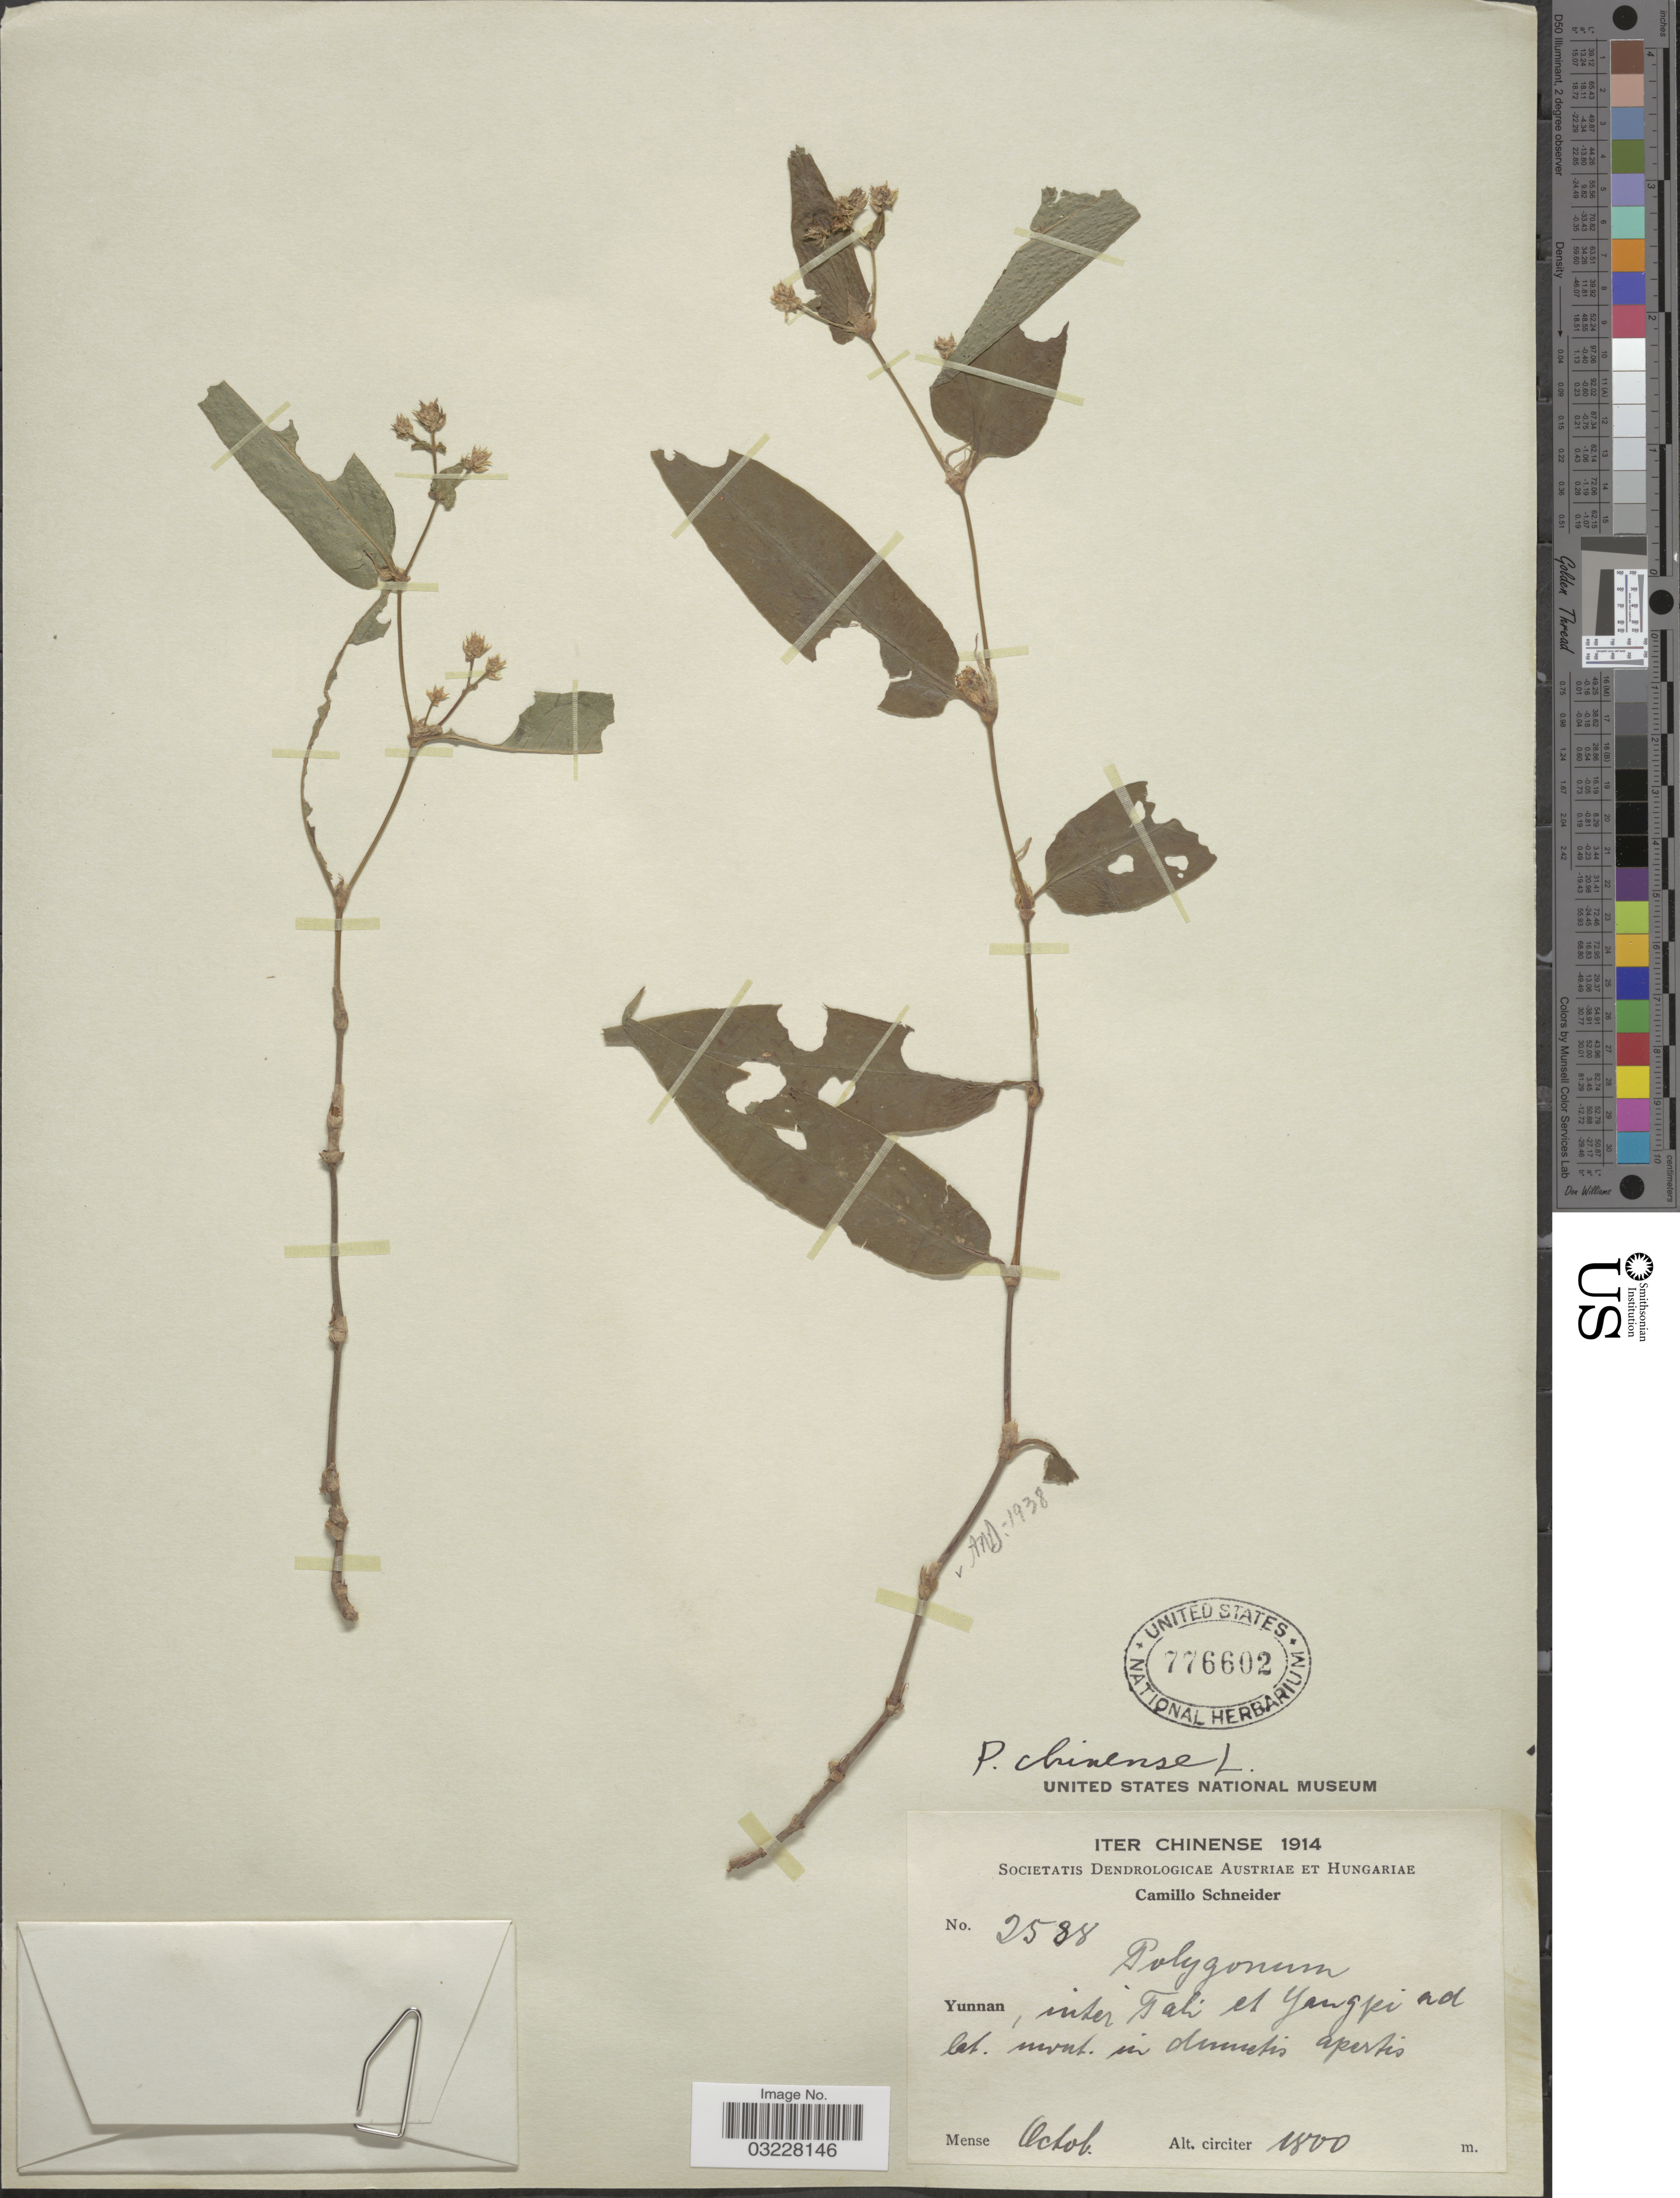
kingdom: Plantae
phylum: Tracheophyta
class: Magnoliopsida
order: Caryophyllales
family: Polygonaceae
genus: Polygonum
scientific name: Polygonum chinense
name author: L.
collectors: C. K. Schneider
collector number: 2588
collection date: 1914-10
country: China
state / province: Yunnan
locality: Inter Tali et Yangpi ad lat. mont. in dunetis [interpreted] apertis.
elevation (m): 1800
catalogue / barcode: US 776602